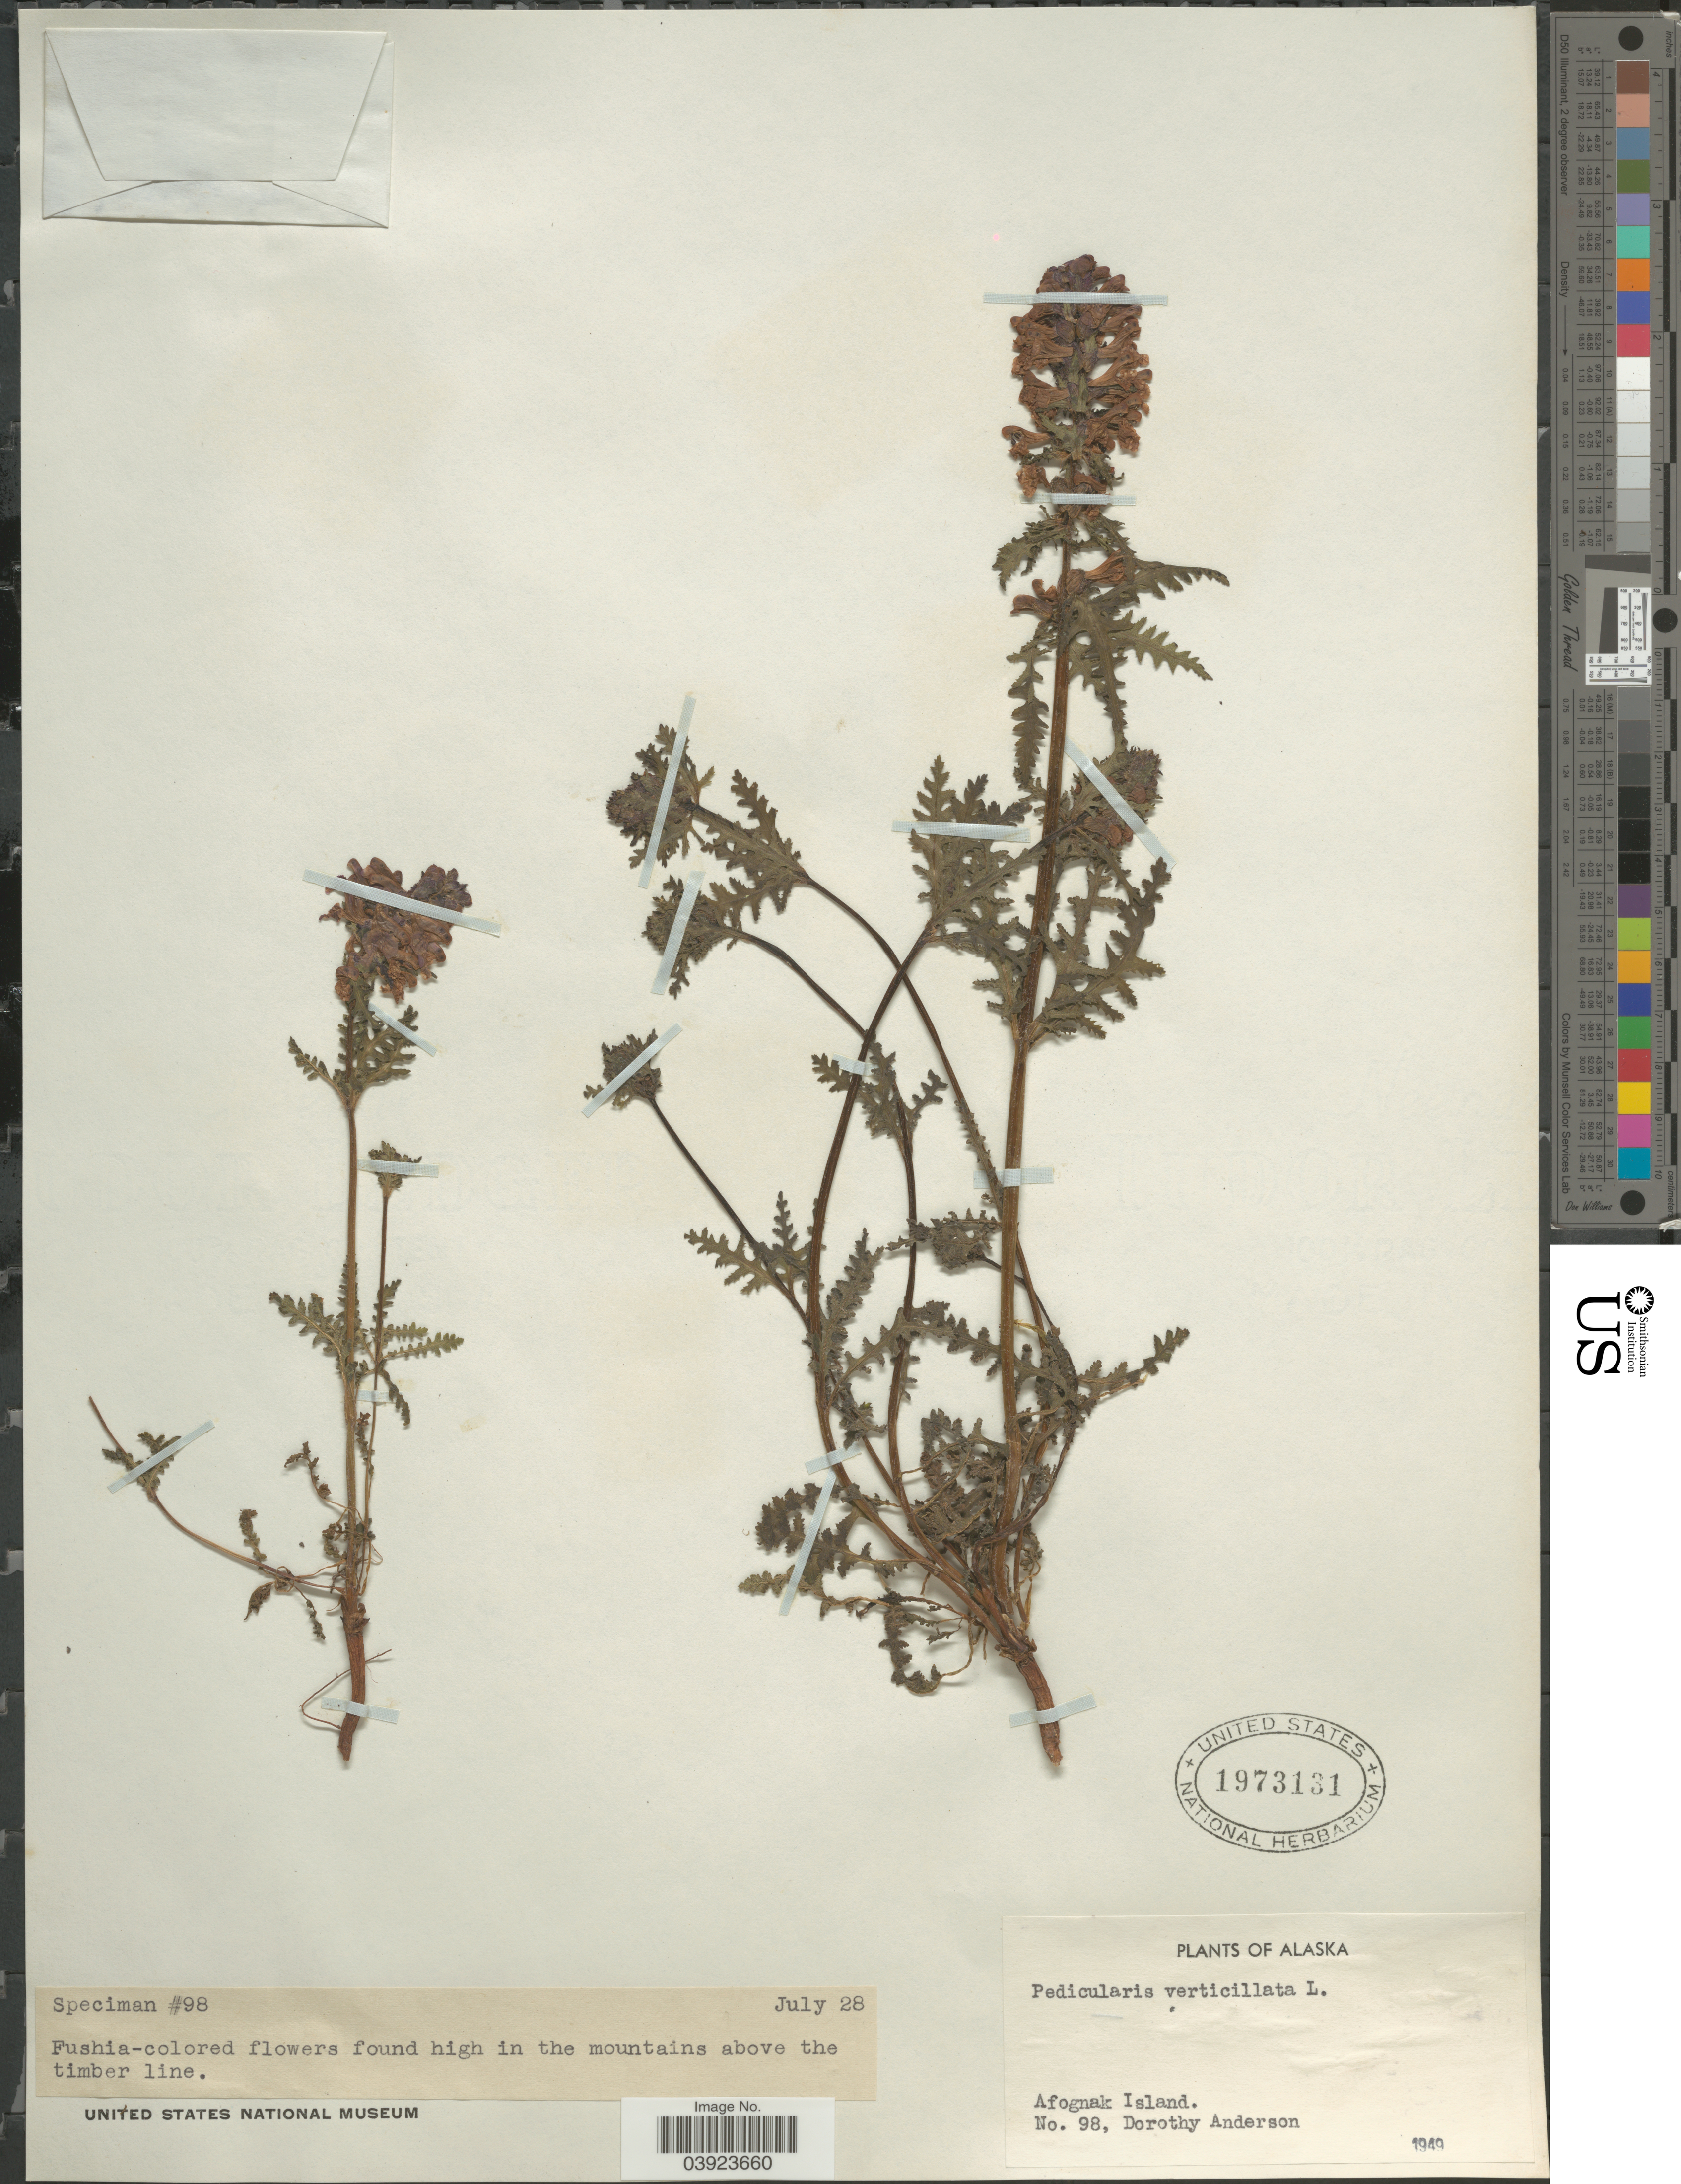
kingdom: Plantae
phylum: Tracheophyta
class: Magnoliopsida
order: Lamiales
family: Orobanchaceae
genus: Pedicularis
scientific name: Pedicularis verticillata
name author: L.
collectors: D. Anderson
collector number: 98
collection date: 1949-07-28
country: United States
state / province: Alaska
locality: High in the mountains above the timber line. Afognak Island.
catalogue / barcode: US 1973131